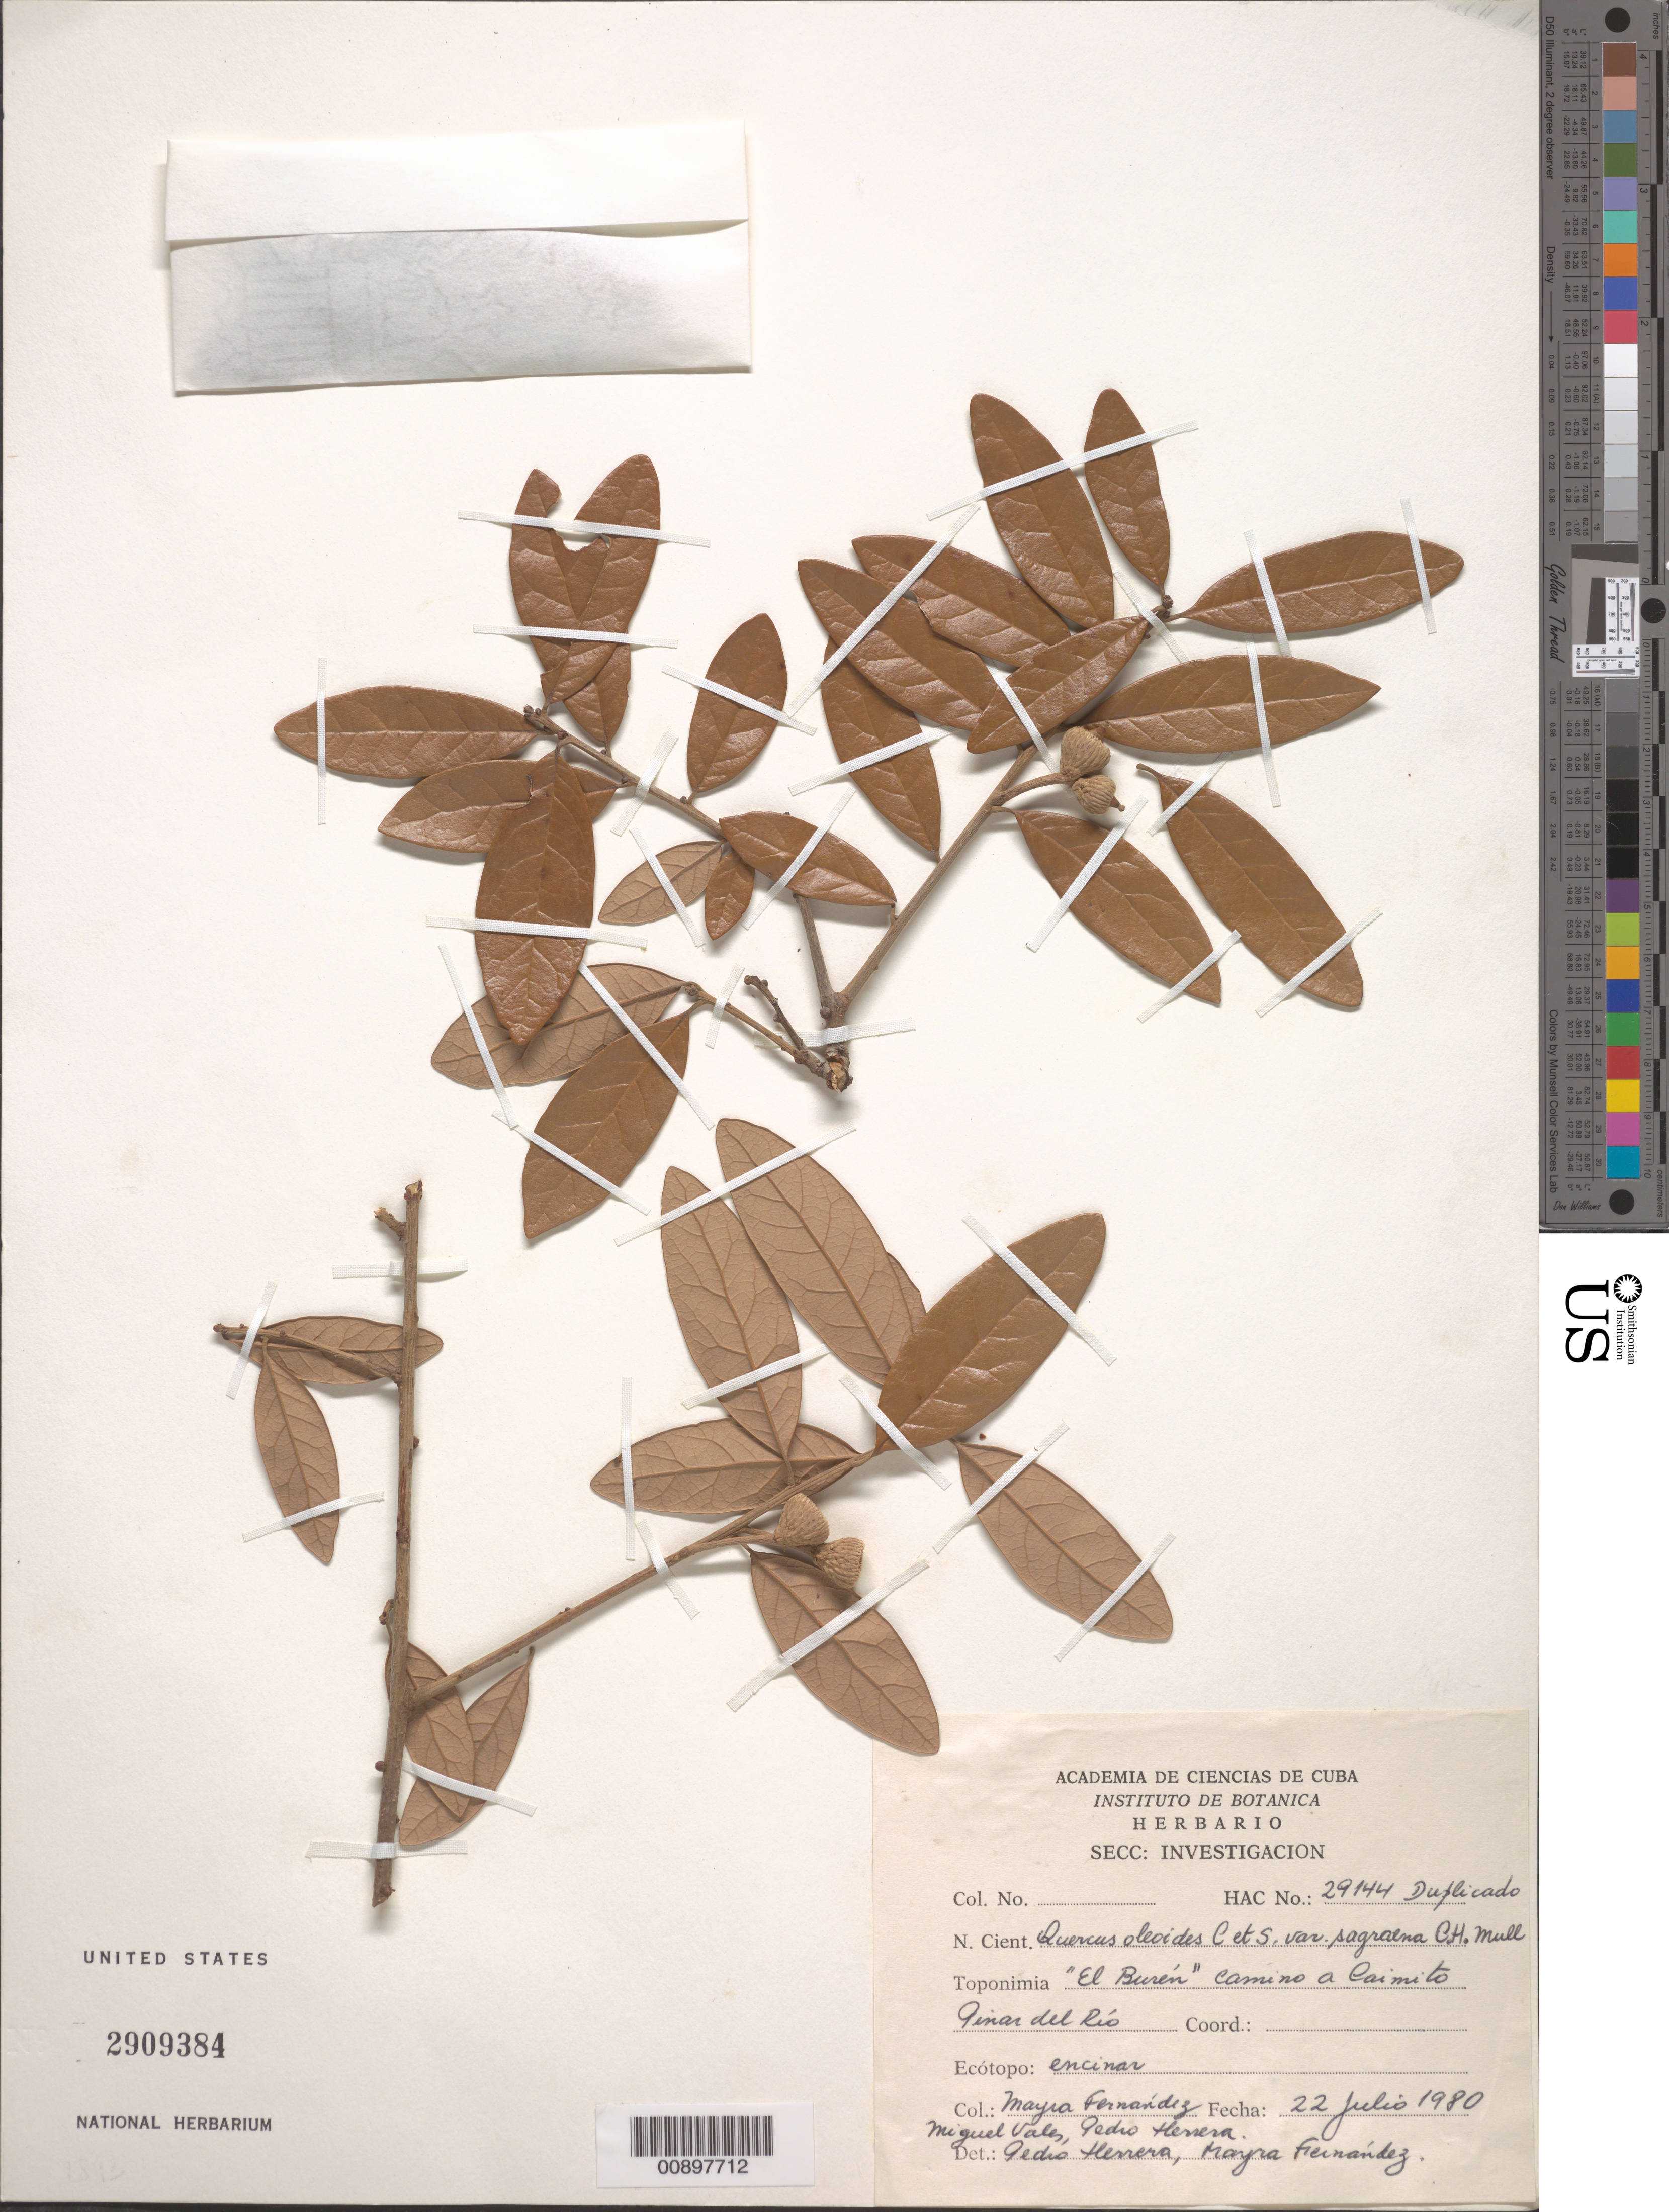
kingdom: Plantae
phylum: Tracheophyta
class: Magnoliopsida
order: Fagales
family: Fagaceae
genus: Quercus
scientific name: Quercus oleoides var. sagraeana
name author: Schltdl. & Cham.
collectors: M. Fernández, M. Vales & Herrera, P.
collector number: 29144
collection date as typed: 22 Jul 1980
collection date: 1980-07-22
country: Cuba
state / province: Pinar del Río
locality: El Burén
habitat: Encinar.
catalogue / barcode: US 2909384